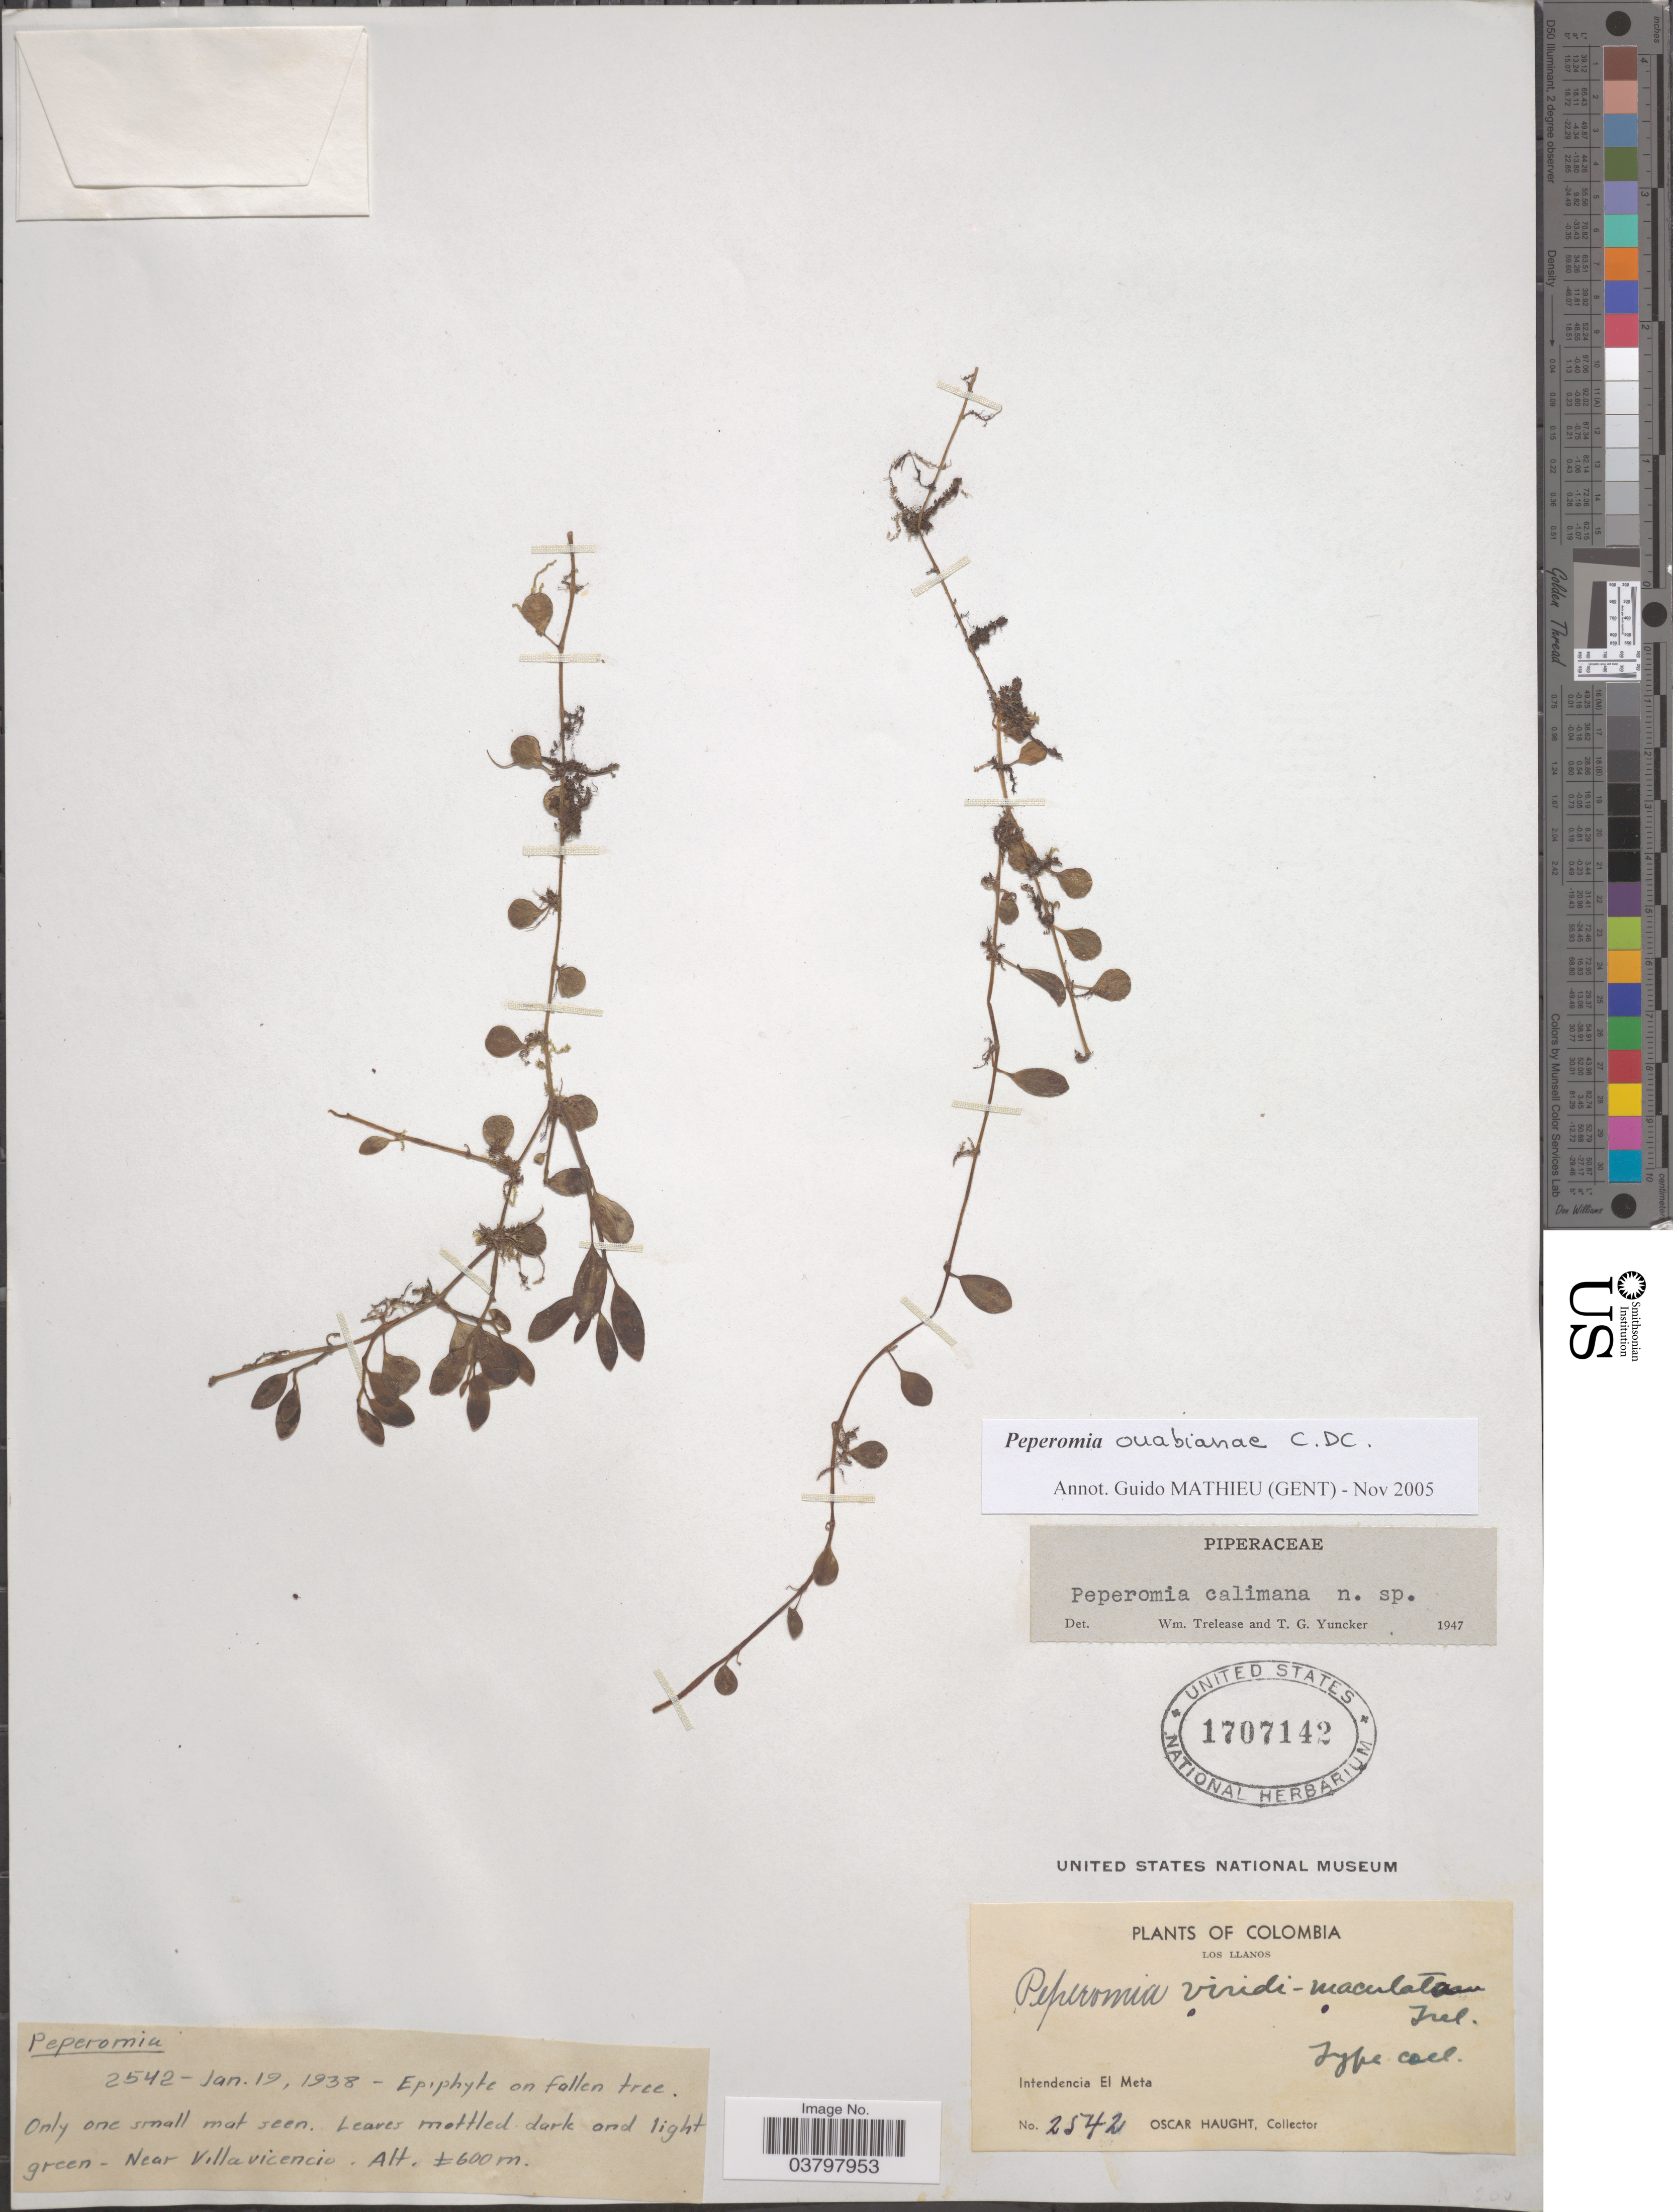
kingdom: Plantae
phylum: Tracheophyta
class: Magnoliopsida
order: Piperales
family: Piperaceae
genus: Peperomia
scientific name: Peperomia ouabianae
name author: C. DC.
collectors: O. L. Haught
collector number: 2542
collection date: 1938-01-19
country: Colombia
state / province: Meta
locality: Los Llanos. Intendencia El Meta. Near Villavicencio.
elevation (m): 600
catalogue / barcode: US 1707142